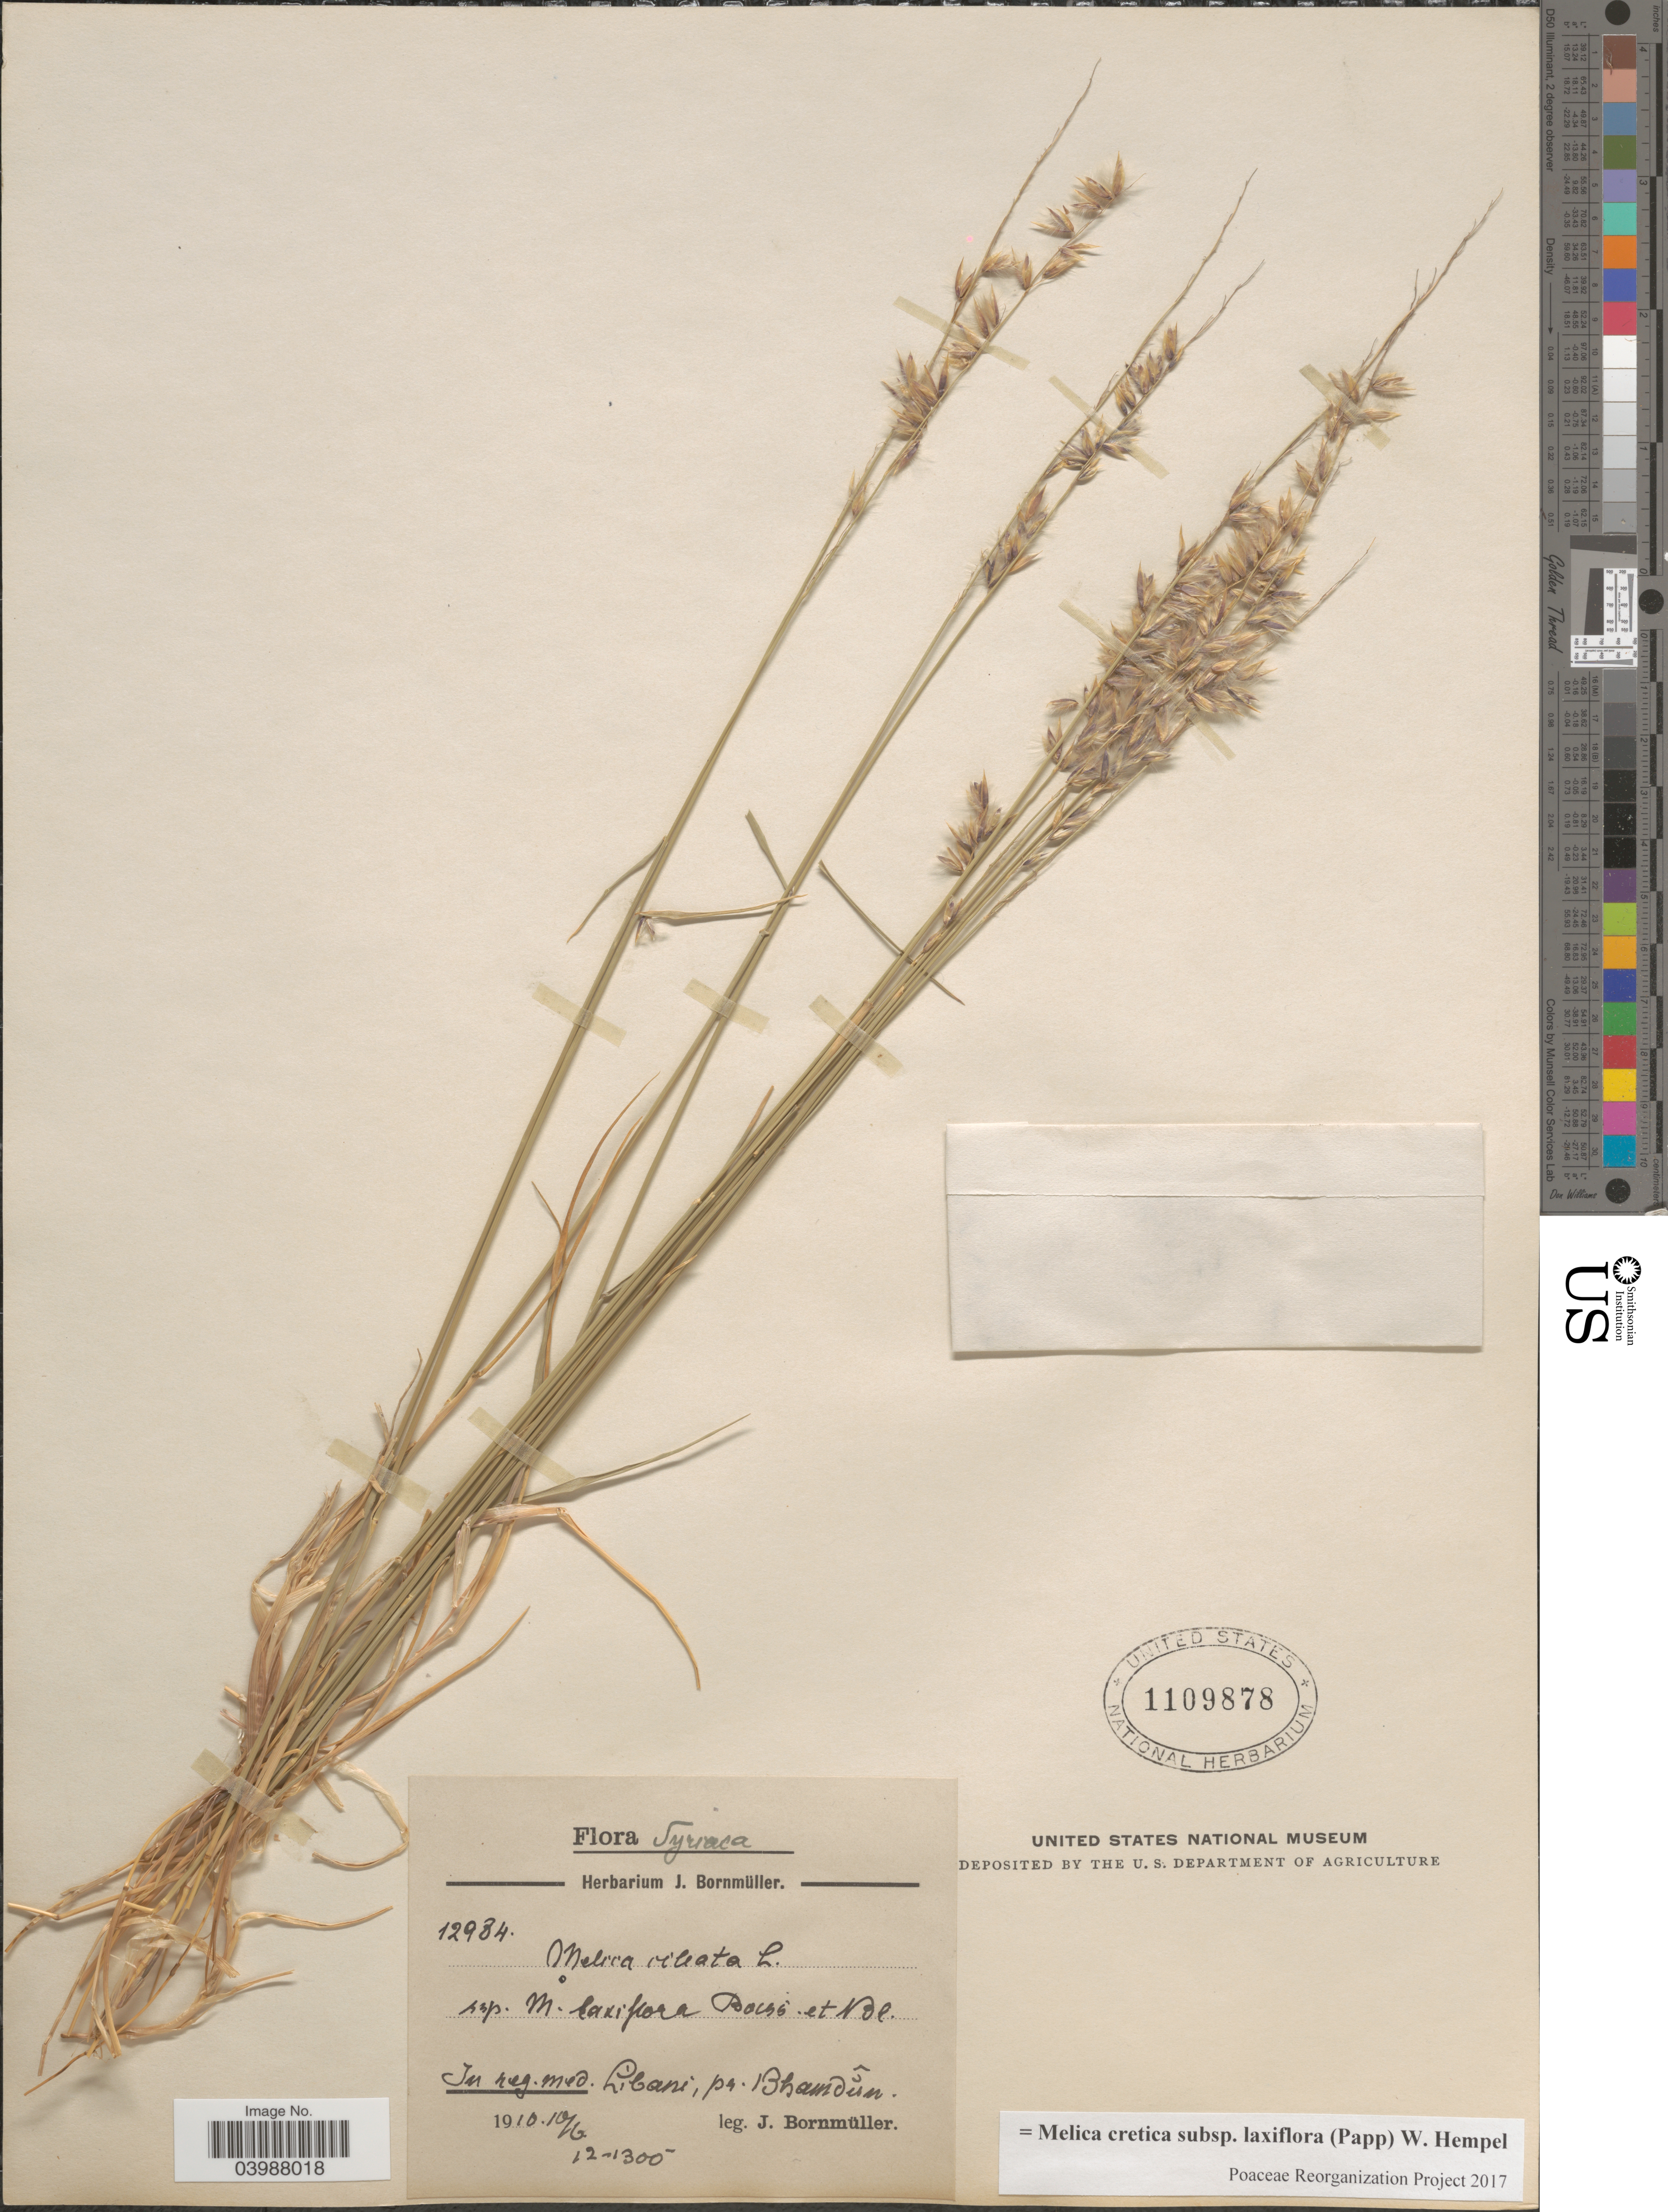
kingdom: Plantae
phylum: Tracheophyta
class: Liliopsida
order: Poales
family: Poaceae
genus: Melica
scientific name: Melica cretica subsp. laxiflora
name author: Boiss.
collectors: J. Bornmüller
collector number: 12934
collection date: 1910-06-10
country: Lebanon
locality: Syriaca. In reg. med. Libani, pr. Bhamdun.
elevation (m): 366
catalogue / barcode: US 1109878